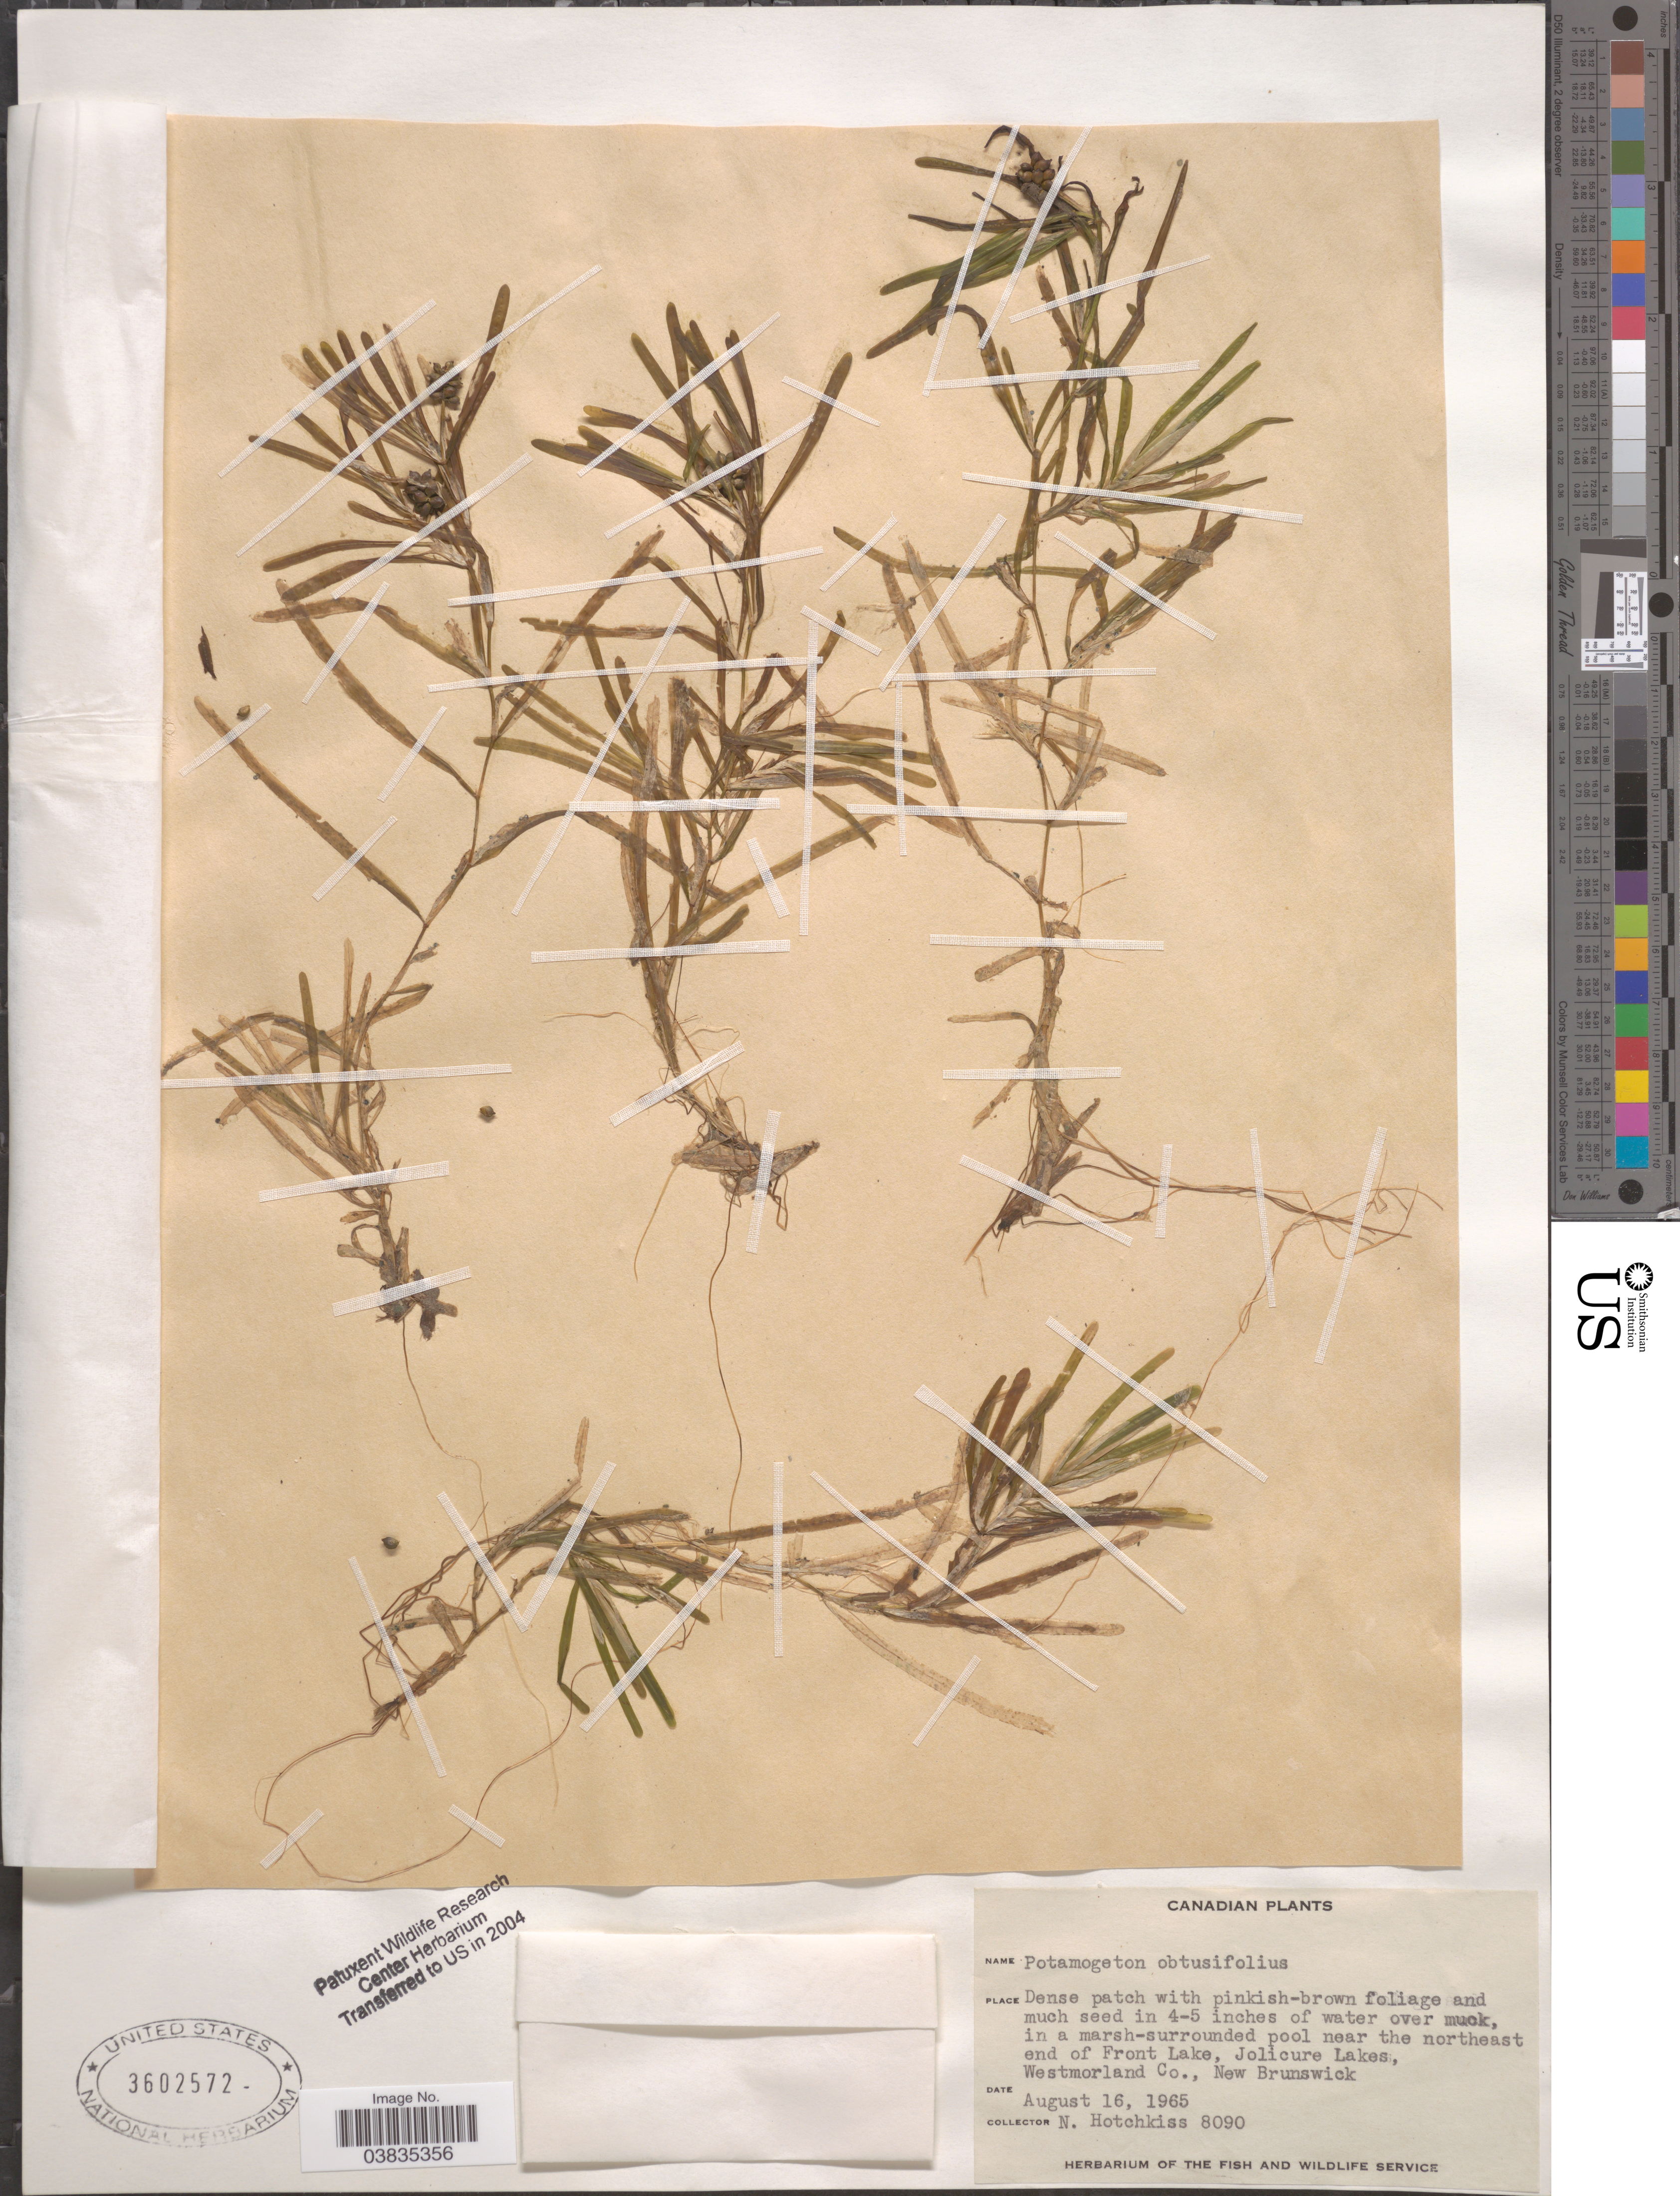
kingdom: Plantae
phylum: Tracheophyta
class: Liliopsida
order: Alismatales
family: Potamogetonaceae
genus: Potamogeton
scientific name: Potamogeton obtusifolius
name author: Mert. & W.D.J. Koch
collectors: N. Hotchkiss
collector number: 8090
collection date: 1965-08-16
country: Canada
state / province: New Brunswick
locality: Near the northeast end of Front Lake, Jolicure Lakes, Westmorland Co.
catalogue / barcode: US 3602572